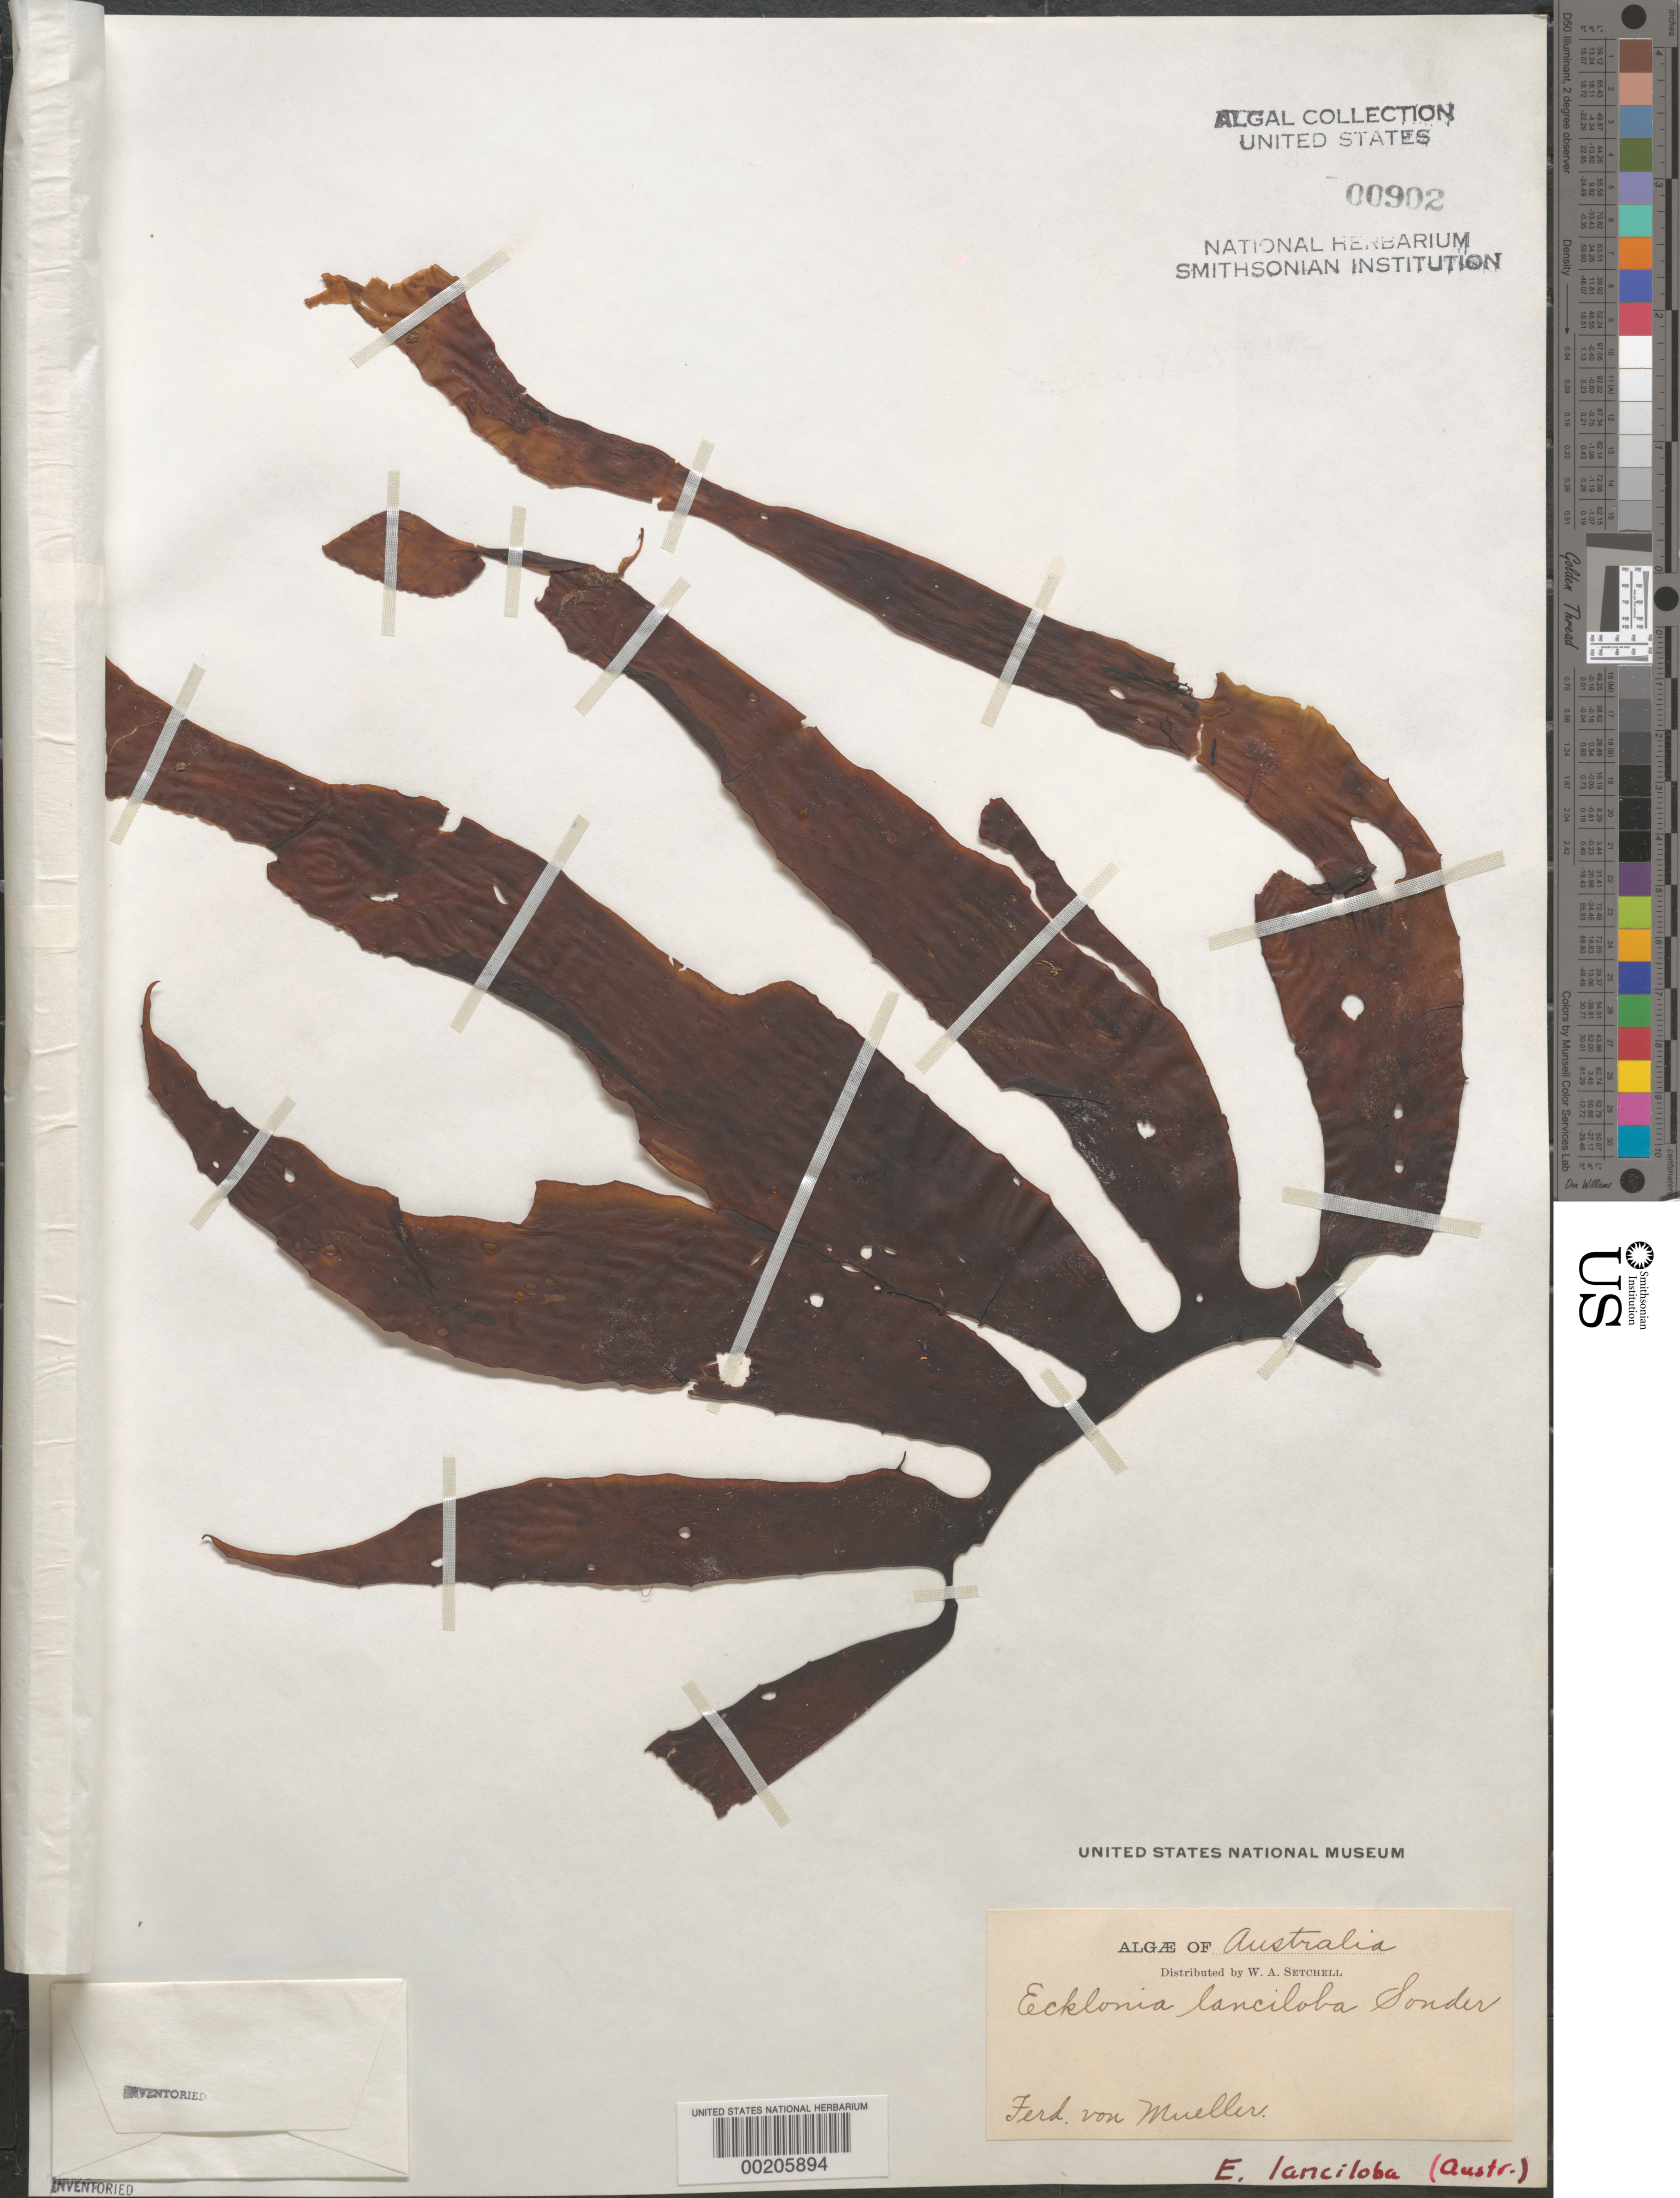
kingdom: Chromista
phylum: Ochrophyta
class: Phaeophyceae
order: Laminariales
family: Lessoniaceae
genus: Ecklonia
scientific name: Ecklonia lanciloba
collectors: F. Mueller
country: Australia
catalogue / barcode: US 902